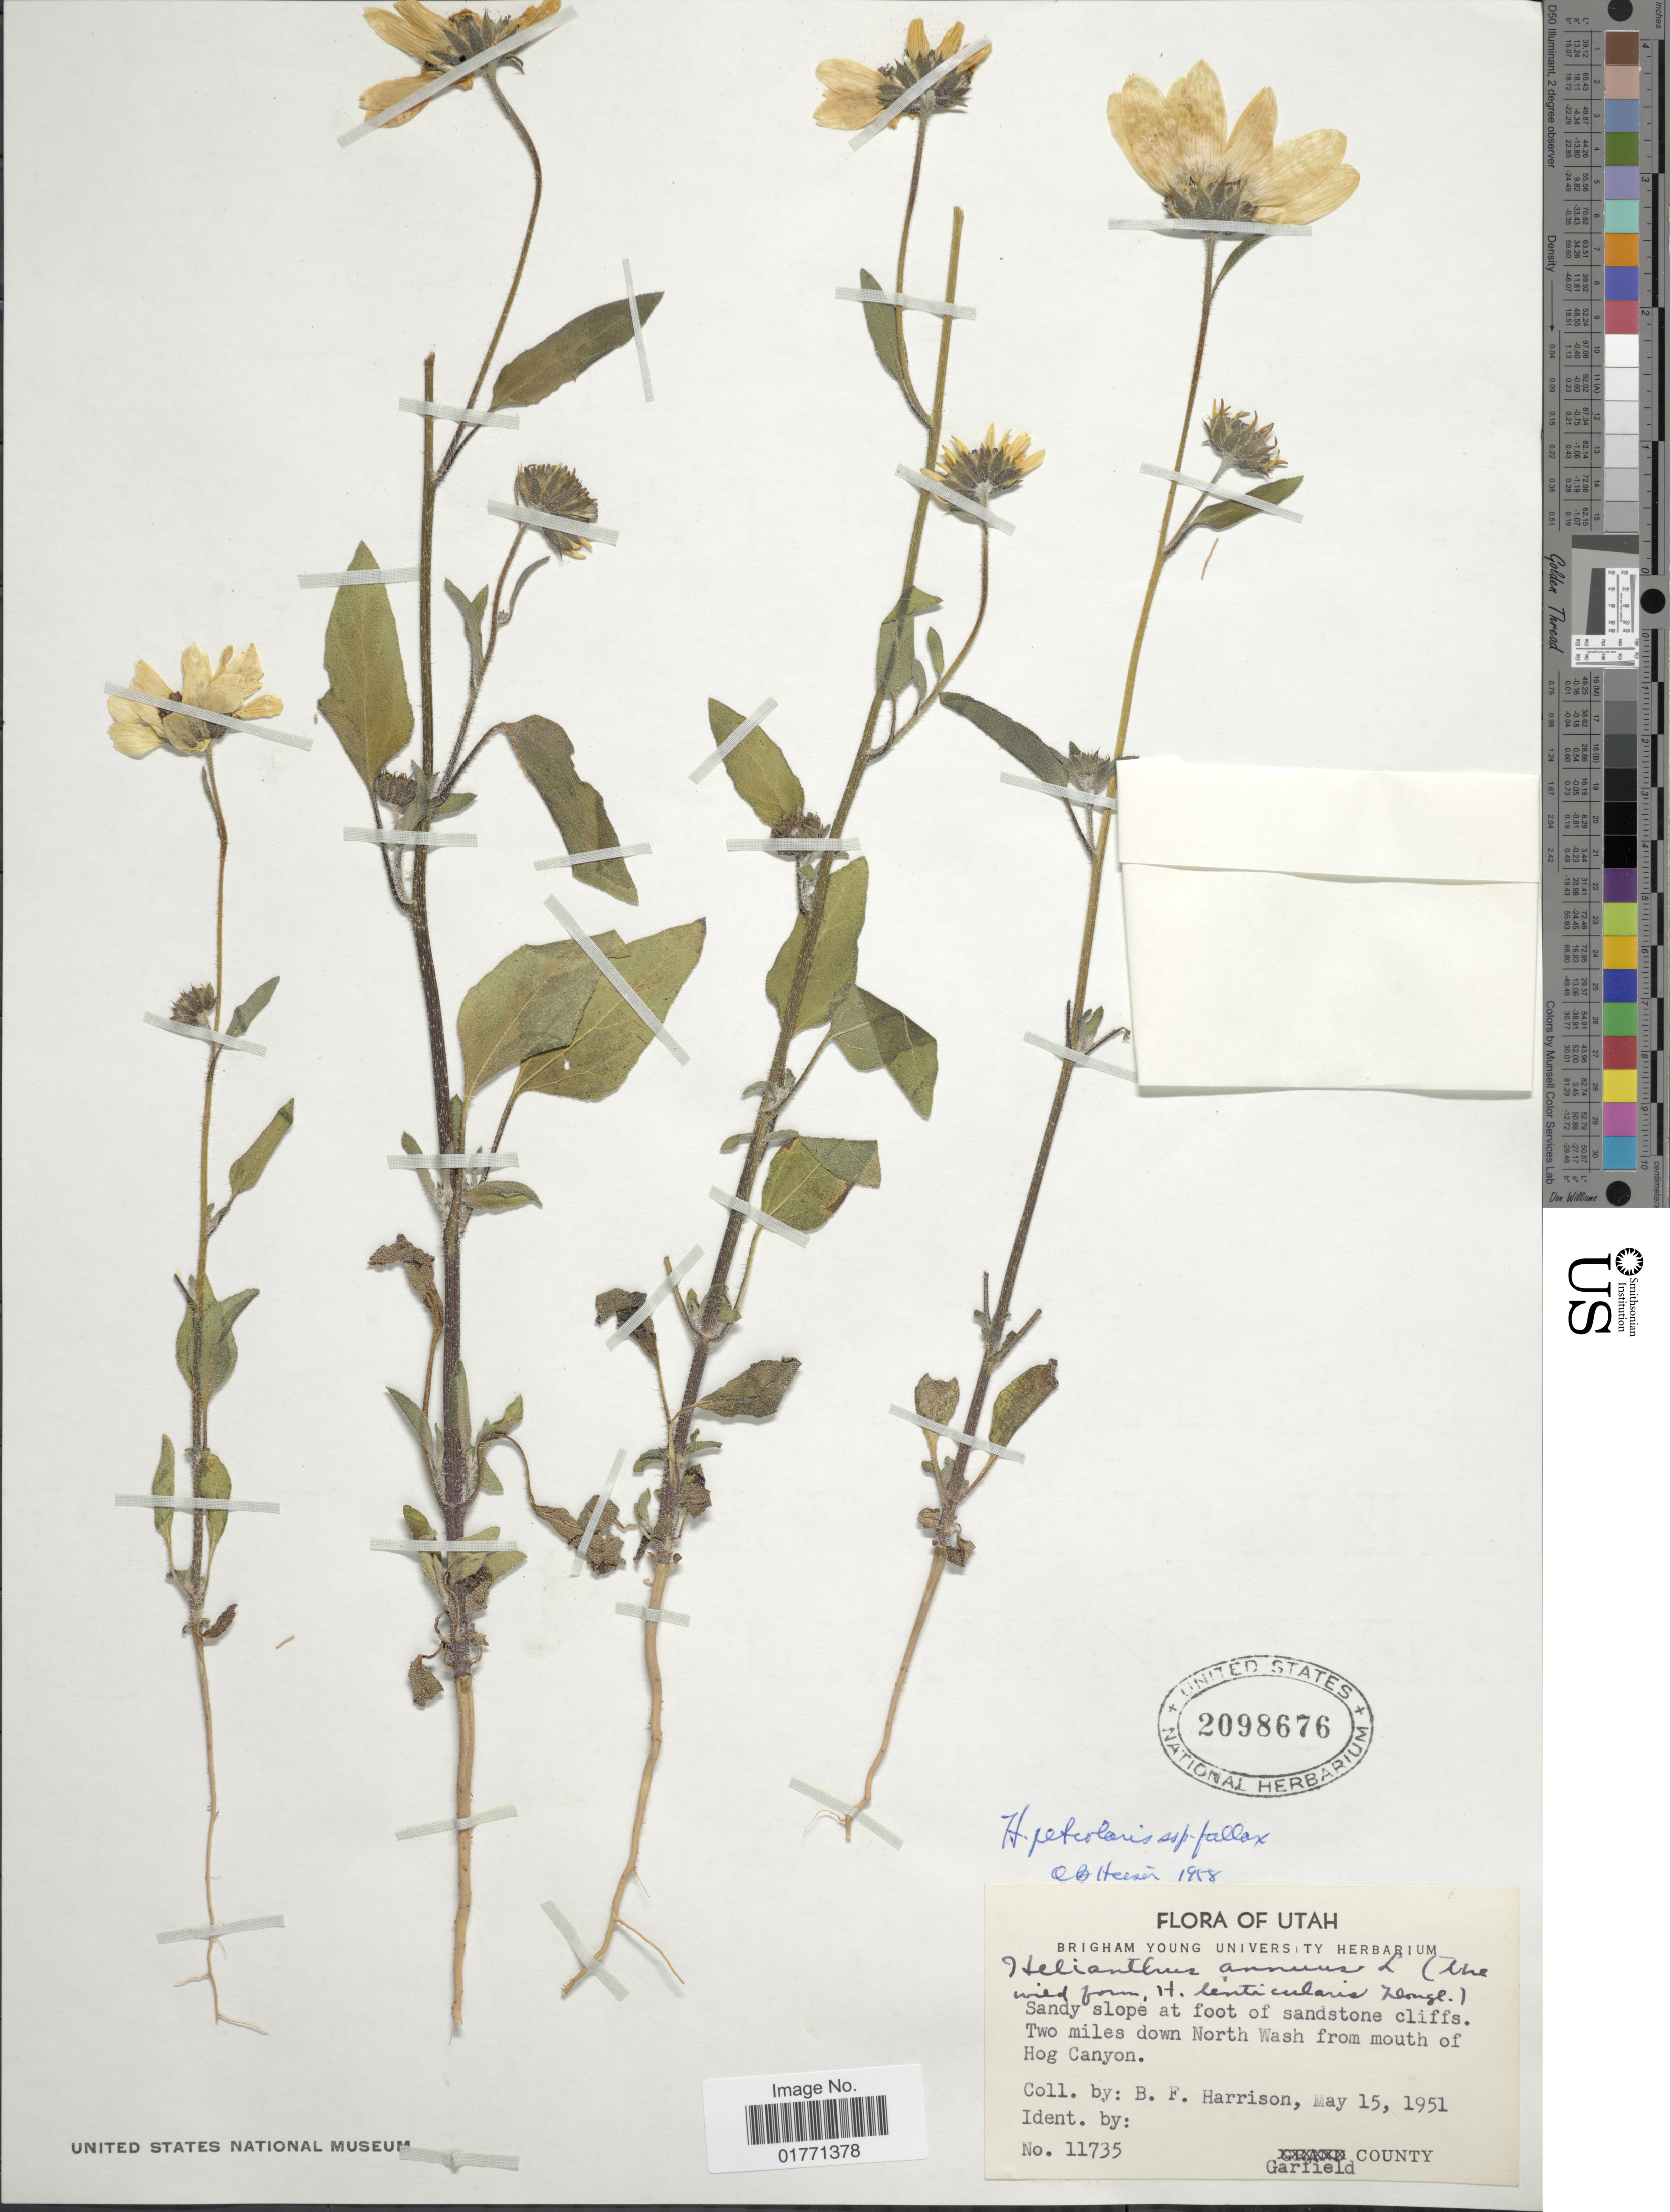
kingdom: Plantae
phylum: Tracheophyta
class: Magnoliopsida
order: Asterales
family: Asteraceae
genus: Helianthus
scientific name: Helianthus petiolaris subsp. fallax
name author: Heiser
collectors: B. F. Harrison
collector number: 11735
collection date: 1951-05-15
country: United States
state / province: Utah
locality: Sandy slope at foot of sandstone cliffs, two miles down North Wash from mouth of Hog Canyon, Garfield County.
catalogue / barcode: US 2098676